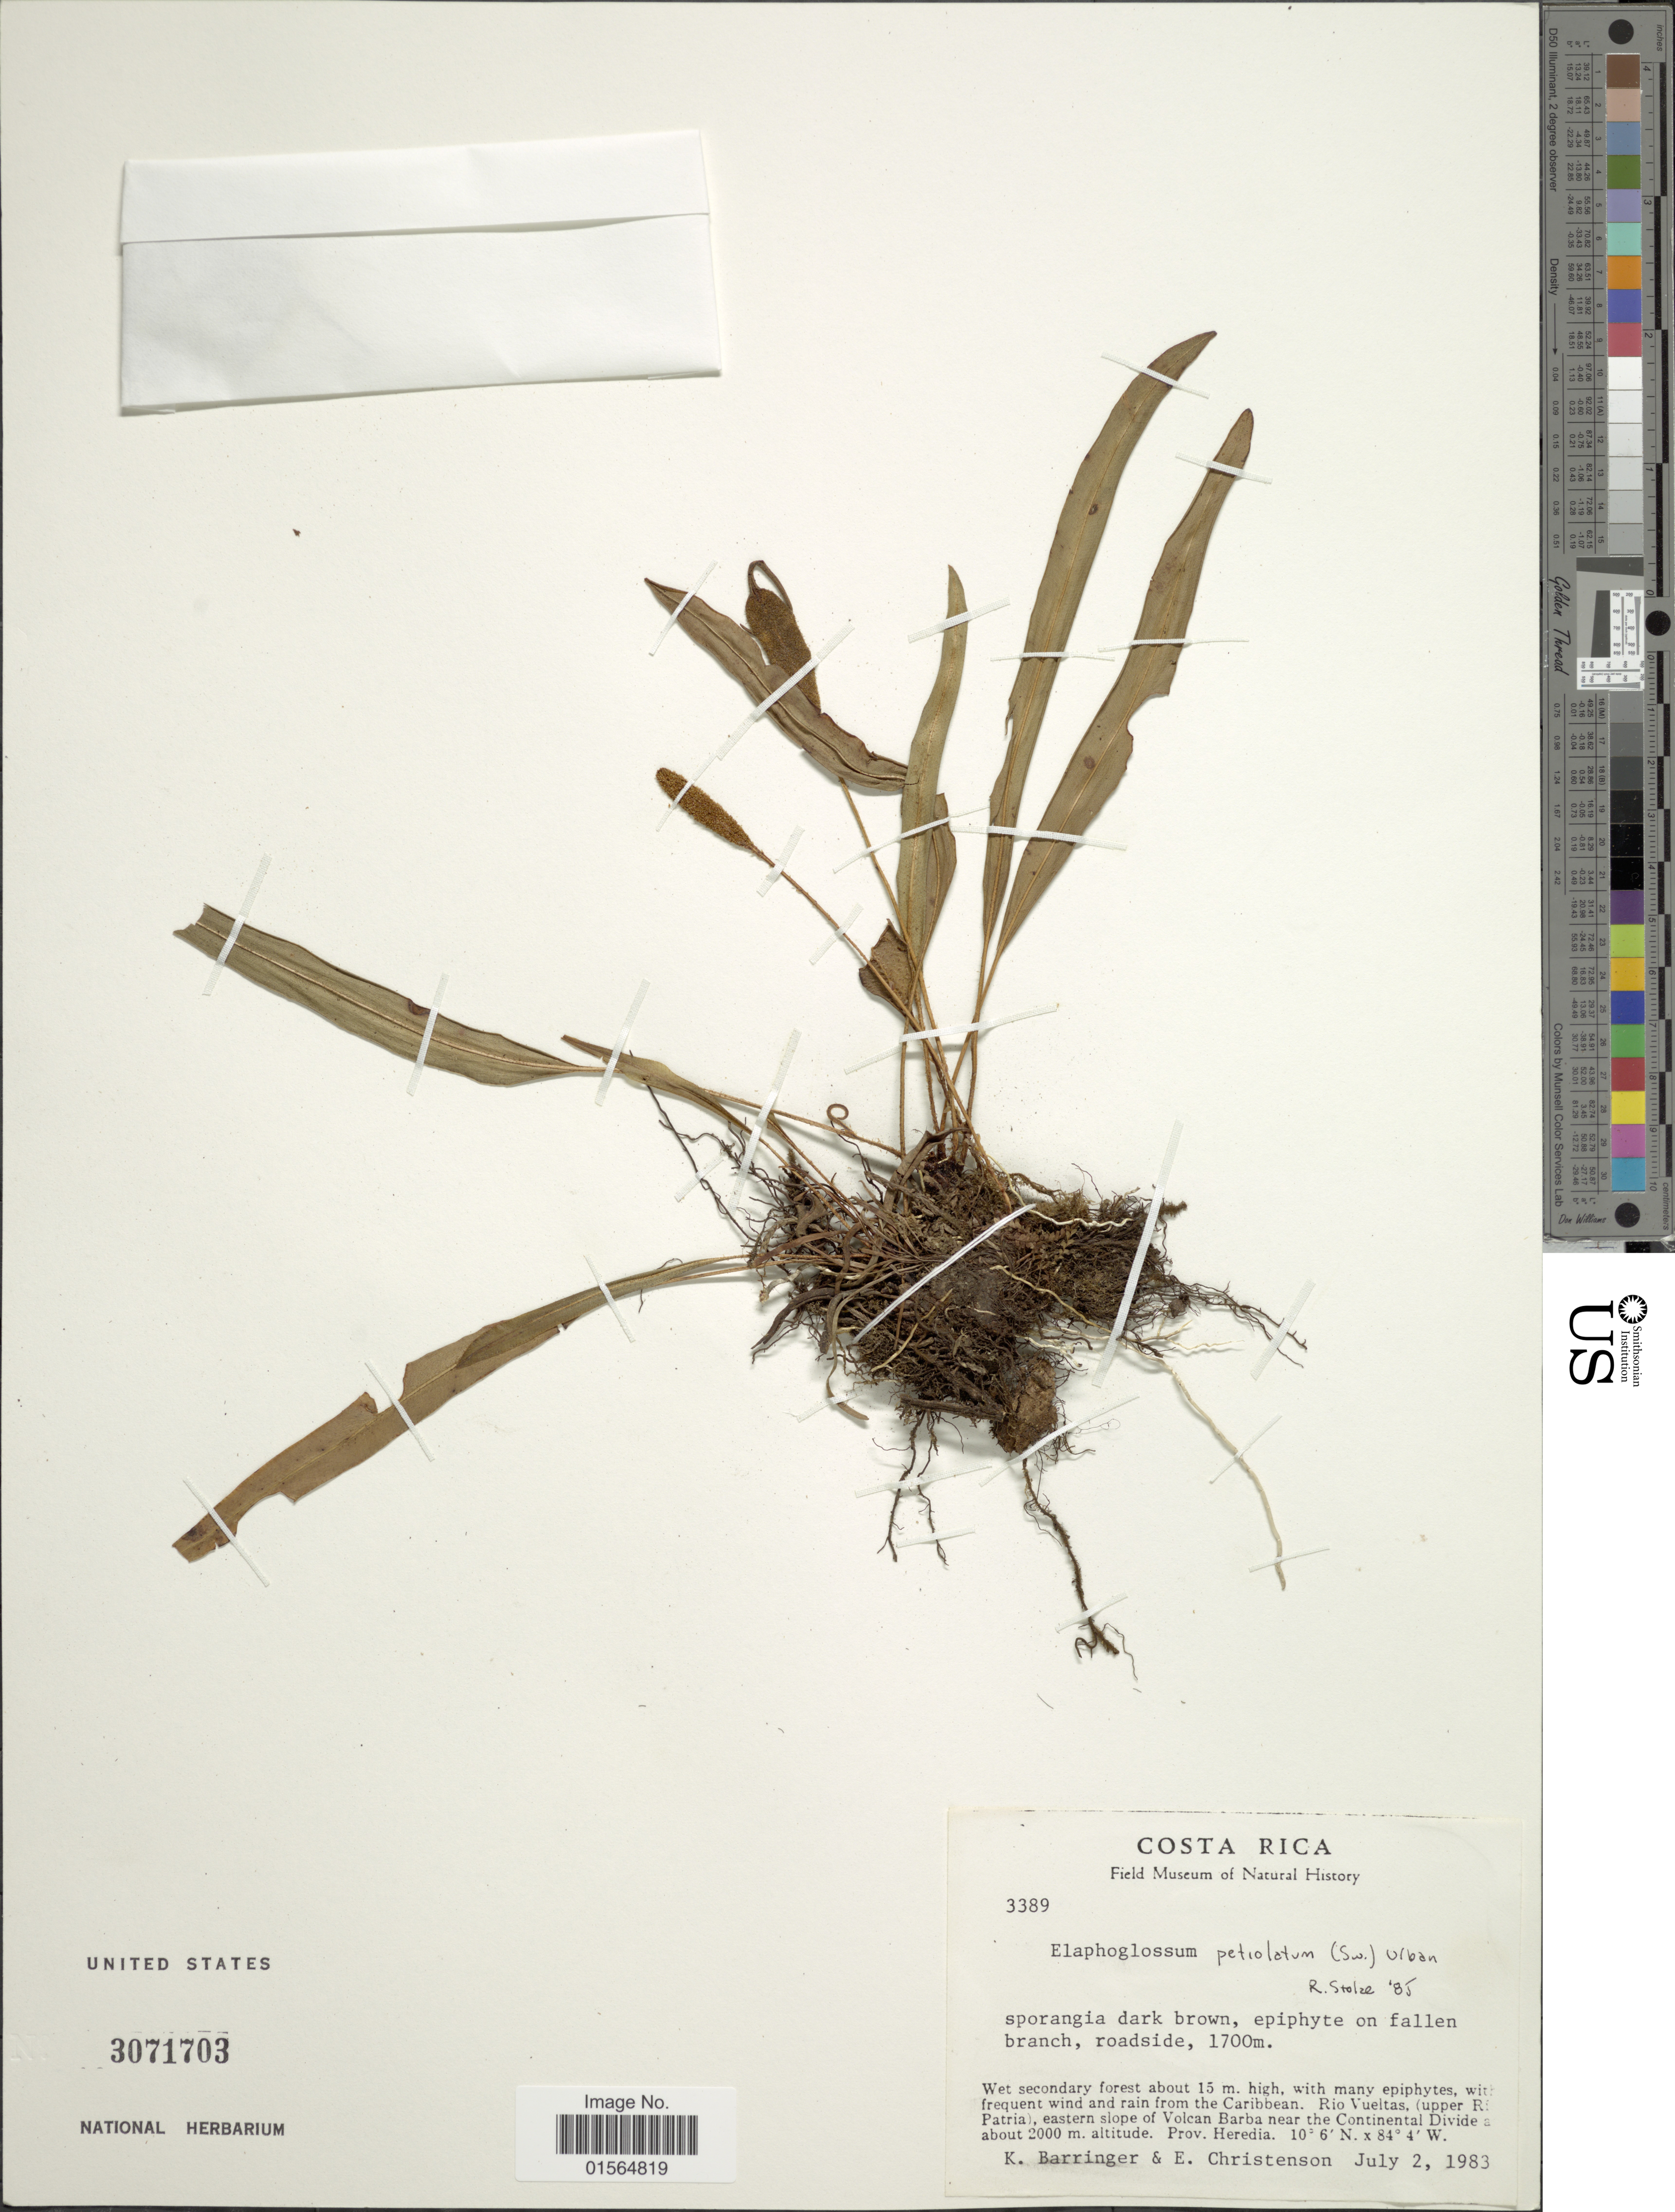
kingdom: Plantae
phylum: Tracheophyta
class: Polypodiopsida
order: Polypodiales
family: Dryopteridaceae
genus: Elaphoglossum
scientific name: Elaphoglossum petiolatum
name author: (Sw.) Urb.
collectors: K. Barringer & E. Christenson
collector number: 3389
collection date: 1983-07-02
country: Costa Rica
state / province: Heredia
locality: Wet secondary forest about 15m. high, with many epiphytes, with frequent wind and rain from the Caribbean. Río Vueltas, (upper Río Patria), eastern slope of Volcán Barba near the Continental Divide.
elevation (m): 2000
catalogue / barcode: US 3071703